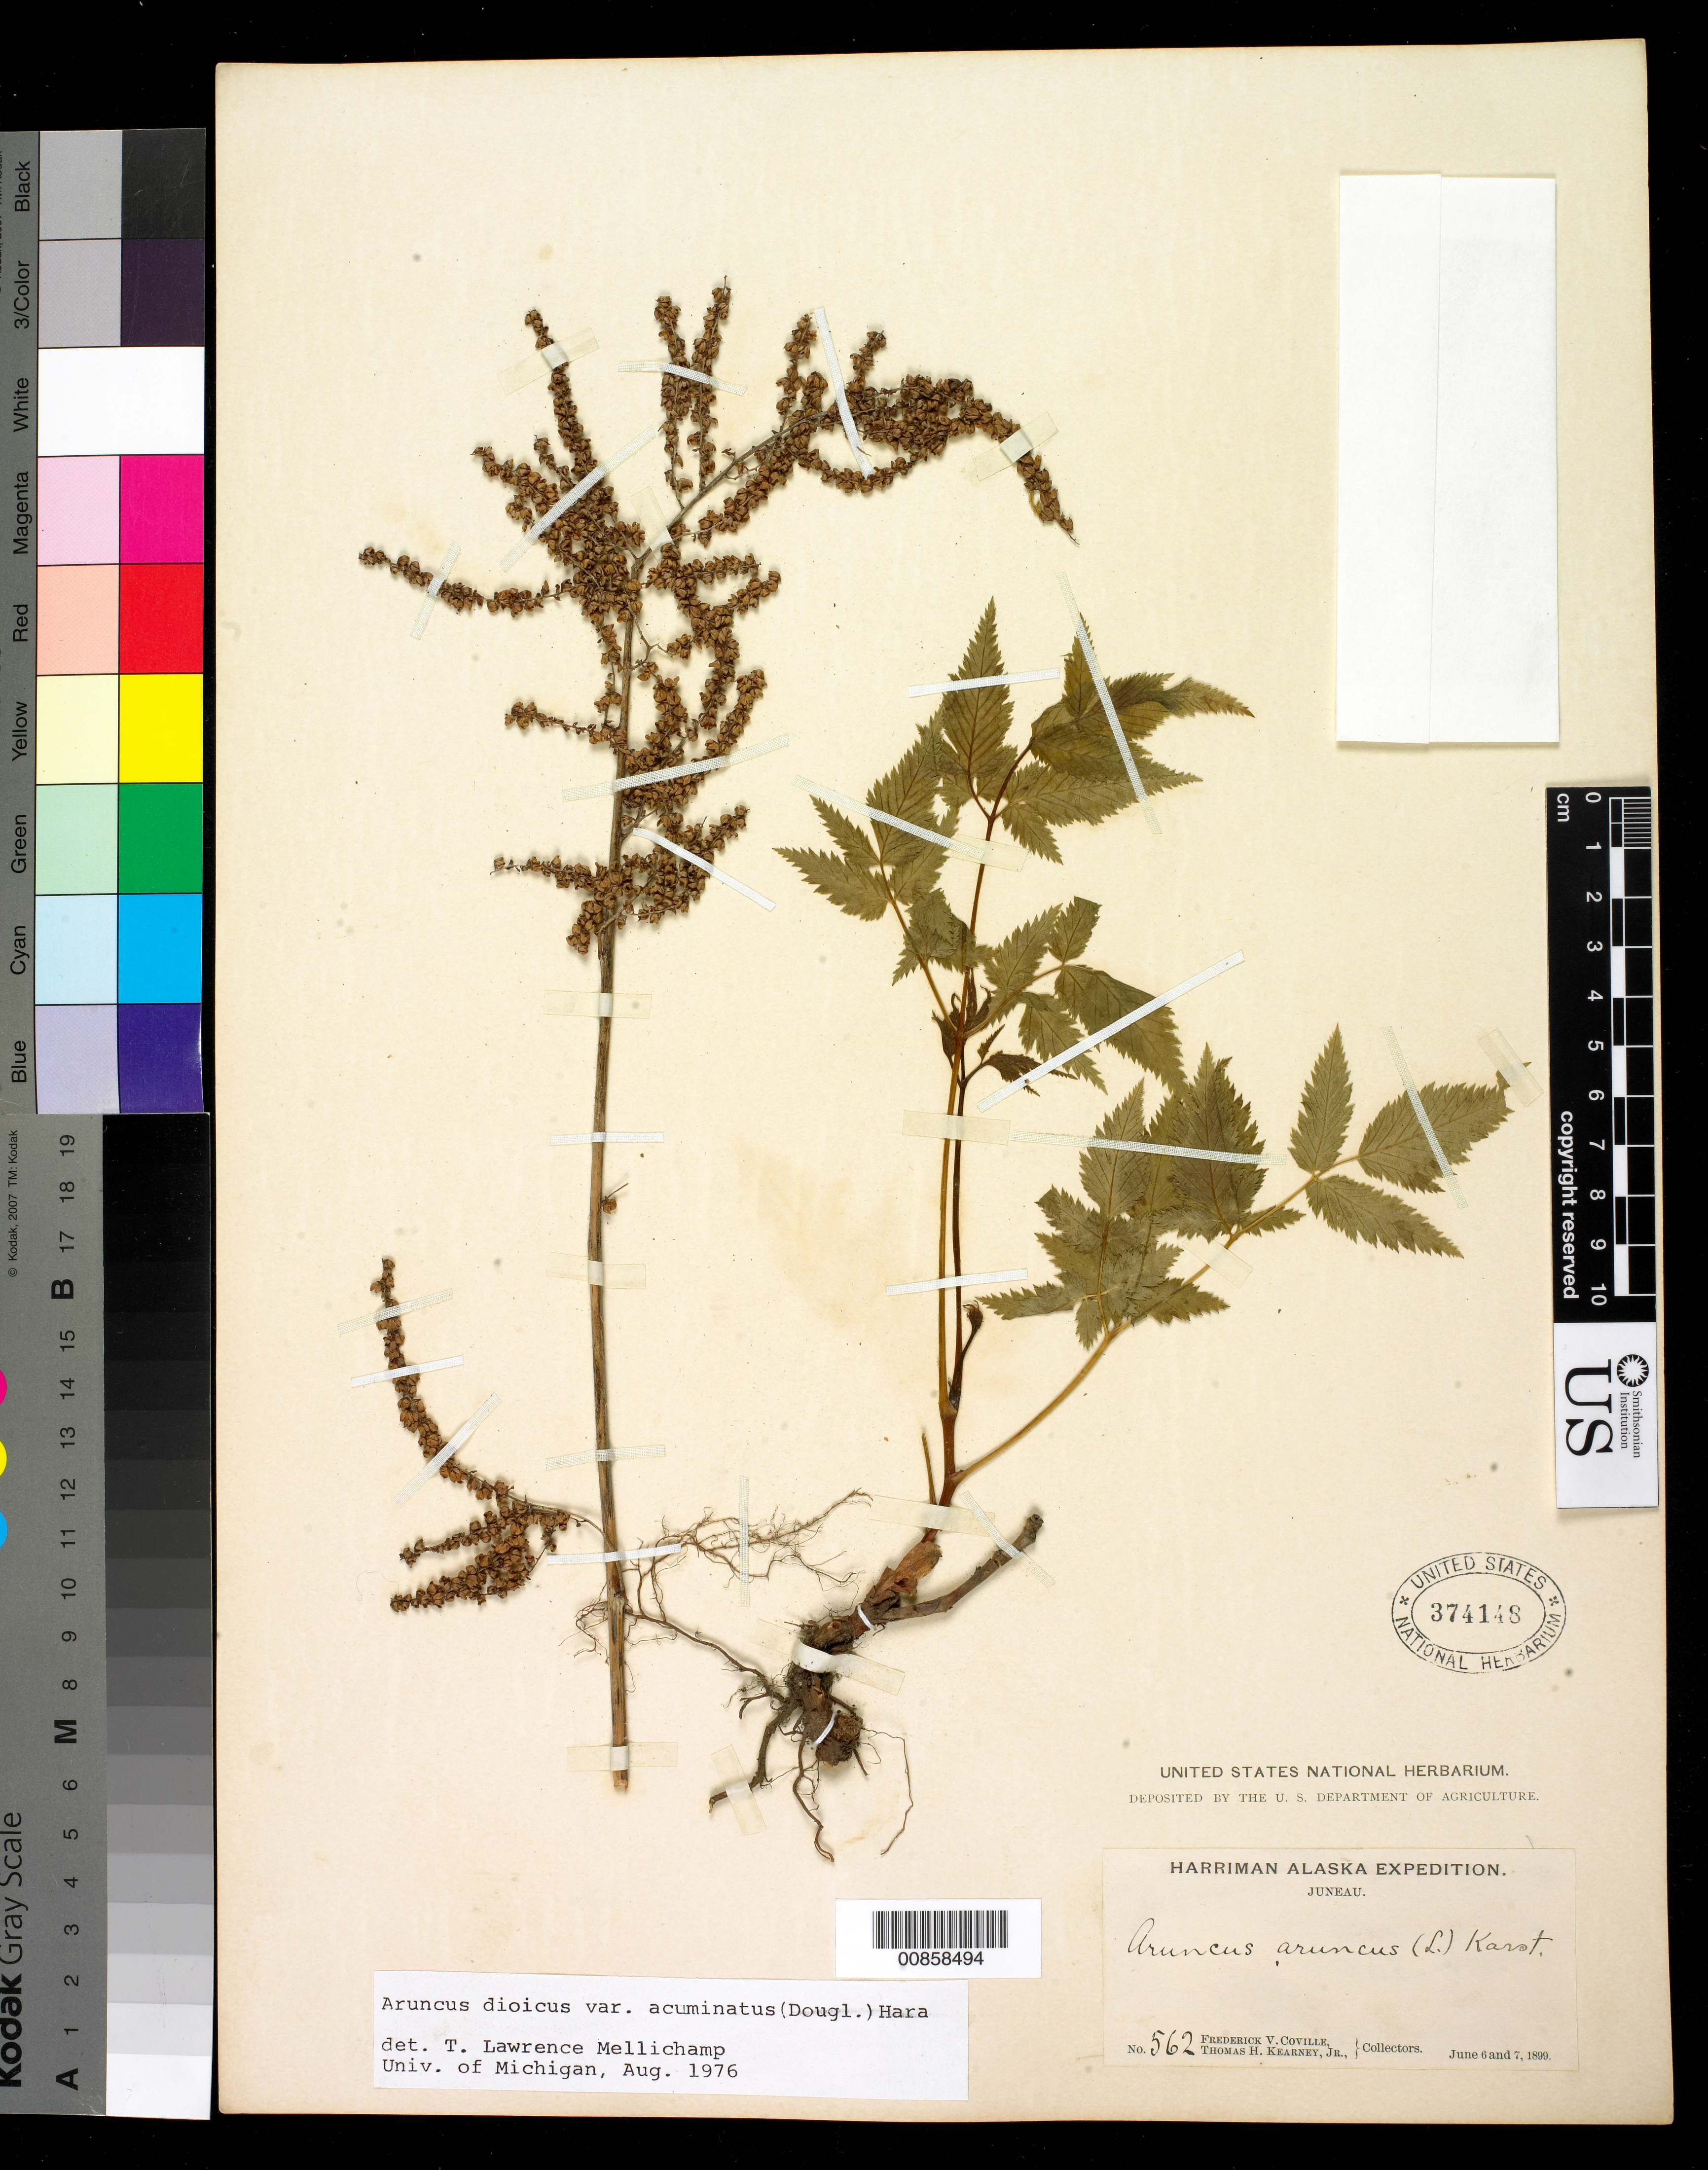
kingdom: Plantae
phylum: Tracheophyta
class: Magnoliopsida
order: Rosales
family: Rosaceae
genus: Aruncus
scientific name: Aruncus dioicus var. acuminatus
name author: (Rydb.) H. Hara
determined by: Mellichamp, T. L.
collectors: F. V. Coville & T. H. Kearney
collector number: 562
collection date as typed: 06 Jun 1899 to 07 Jun 1899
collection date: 1899-06-06/1899-06-07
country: United States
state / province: Alaska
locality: Juneau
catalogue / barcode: US 374148